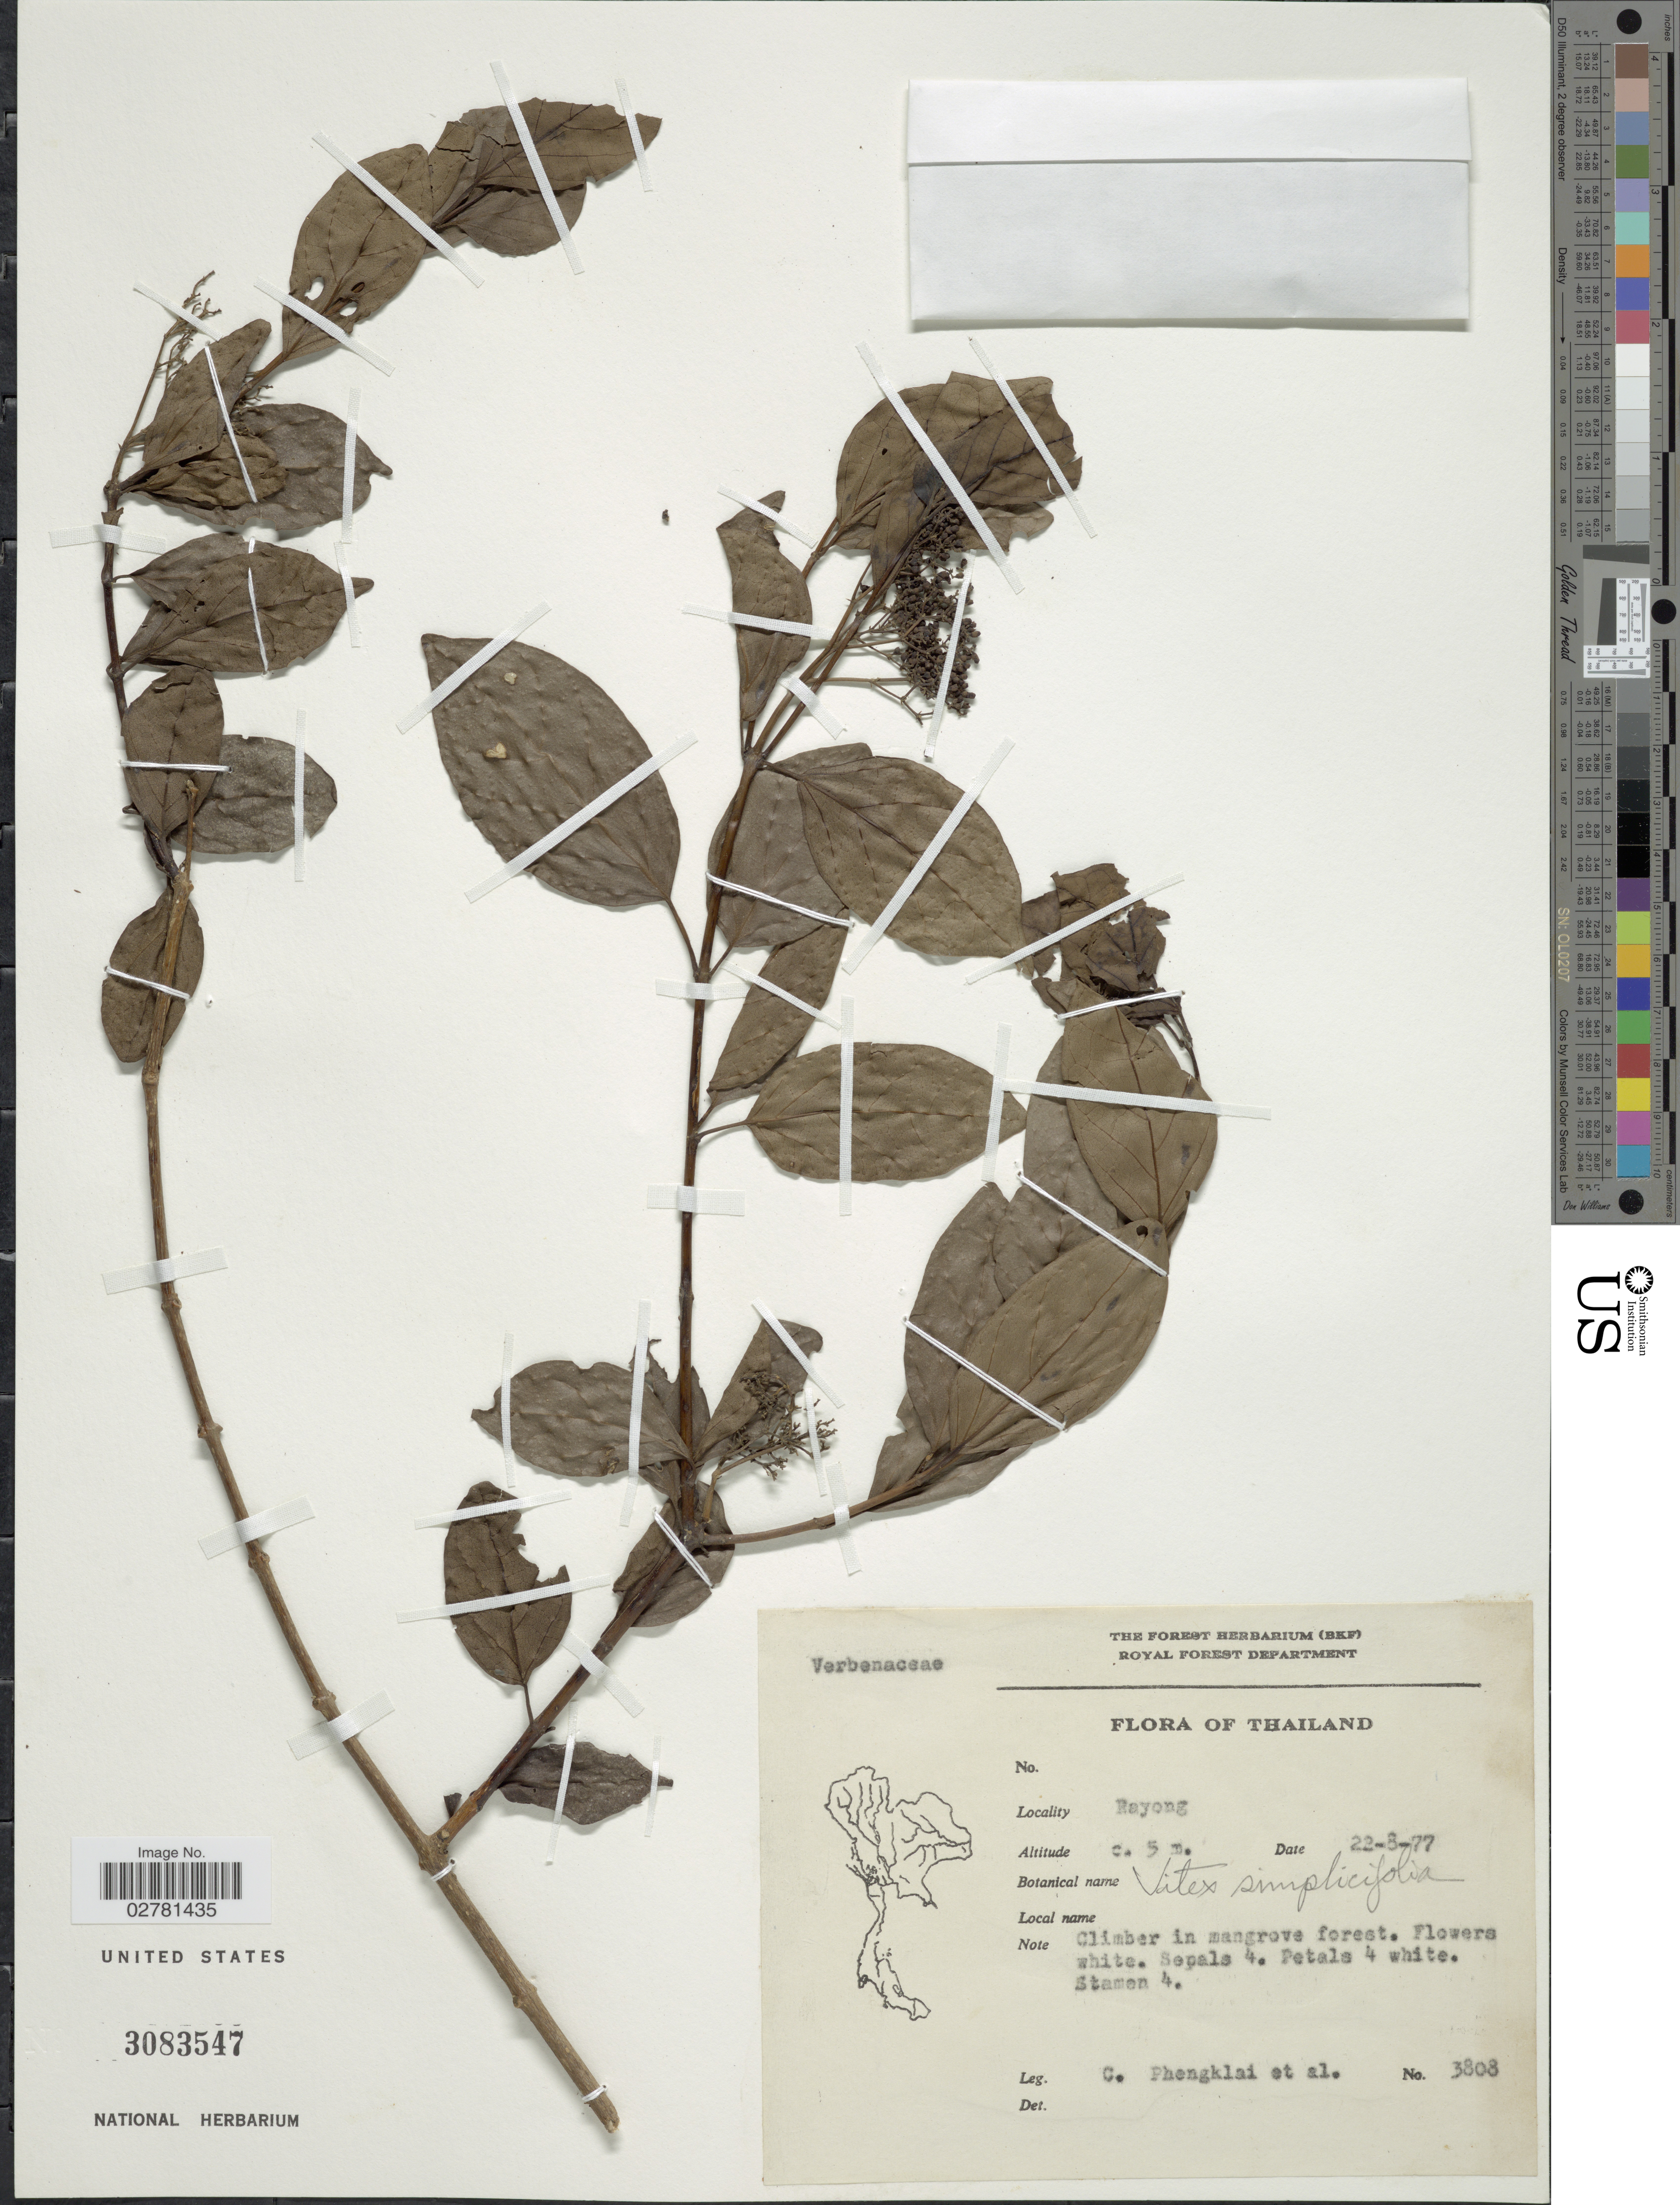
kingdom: Plantae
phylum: Tracheophyta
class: Magnoliopsida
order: Lamiales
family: Lamiaceae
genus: Vitex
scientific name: Vitex simplicifolia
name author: Oliv.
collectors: C. Phengklai & et al.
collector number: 3808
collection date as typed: Transcribed d/m/y: 22/8/77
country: Thailand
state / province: Rayong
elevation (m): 5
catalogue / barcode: US 3083547